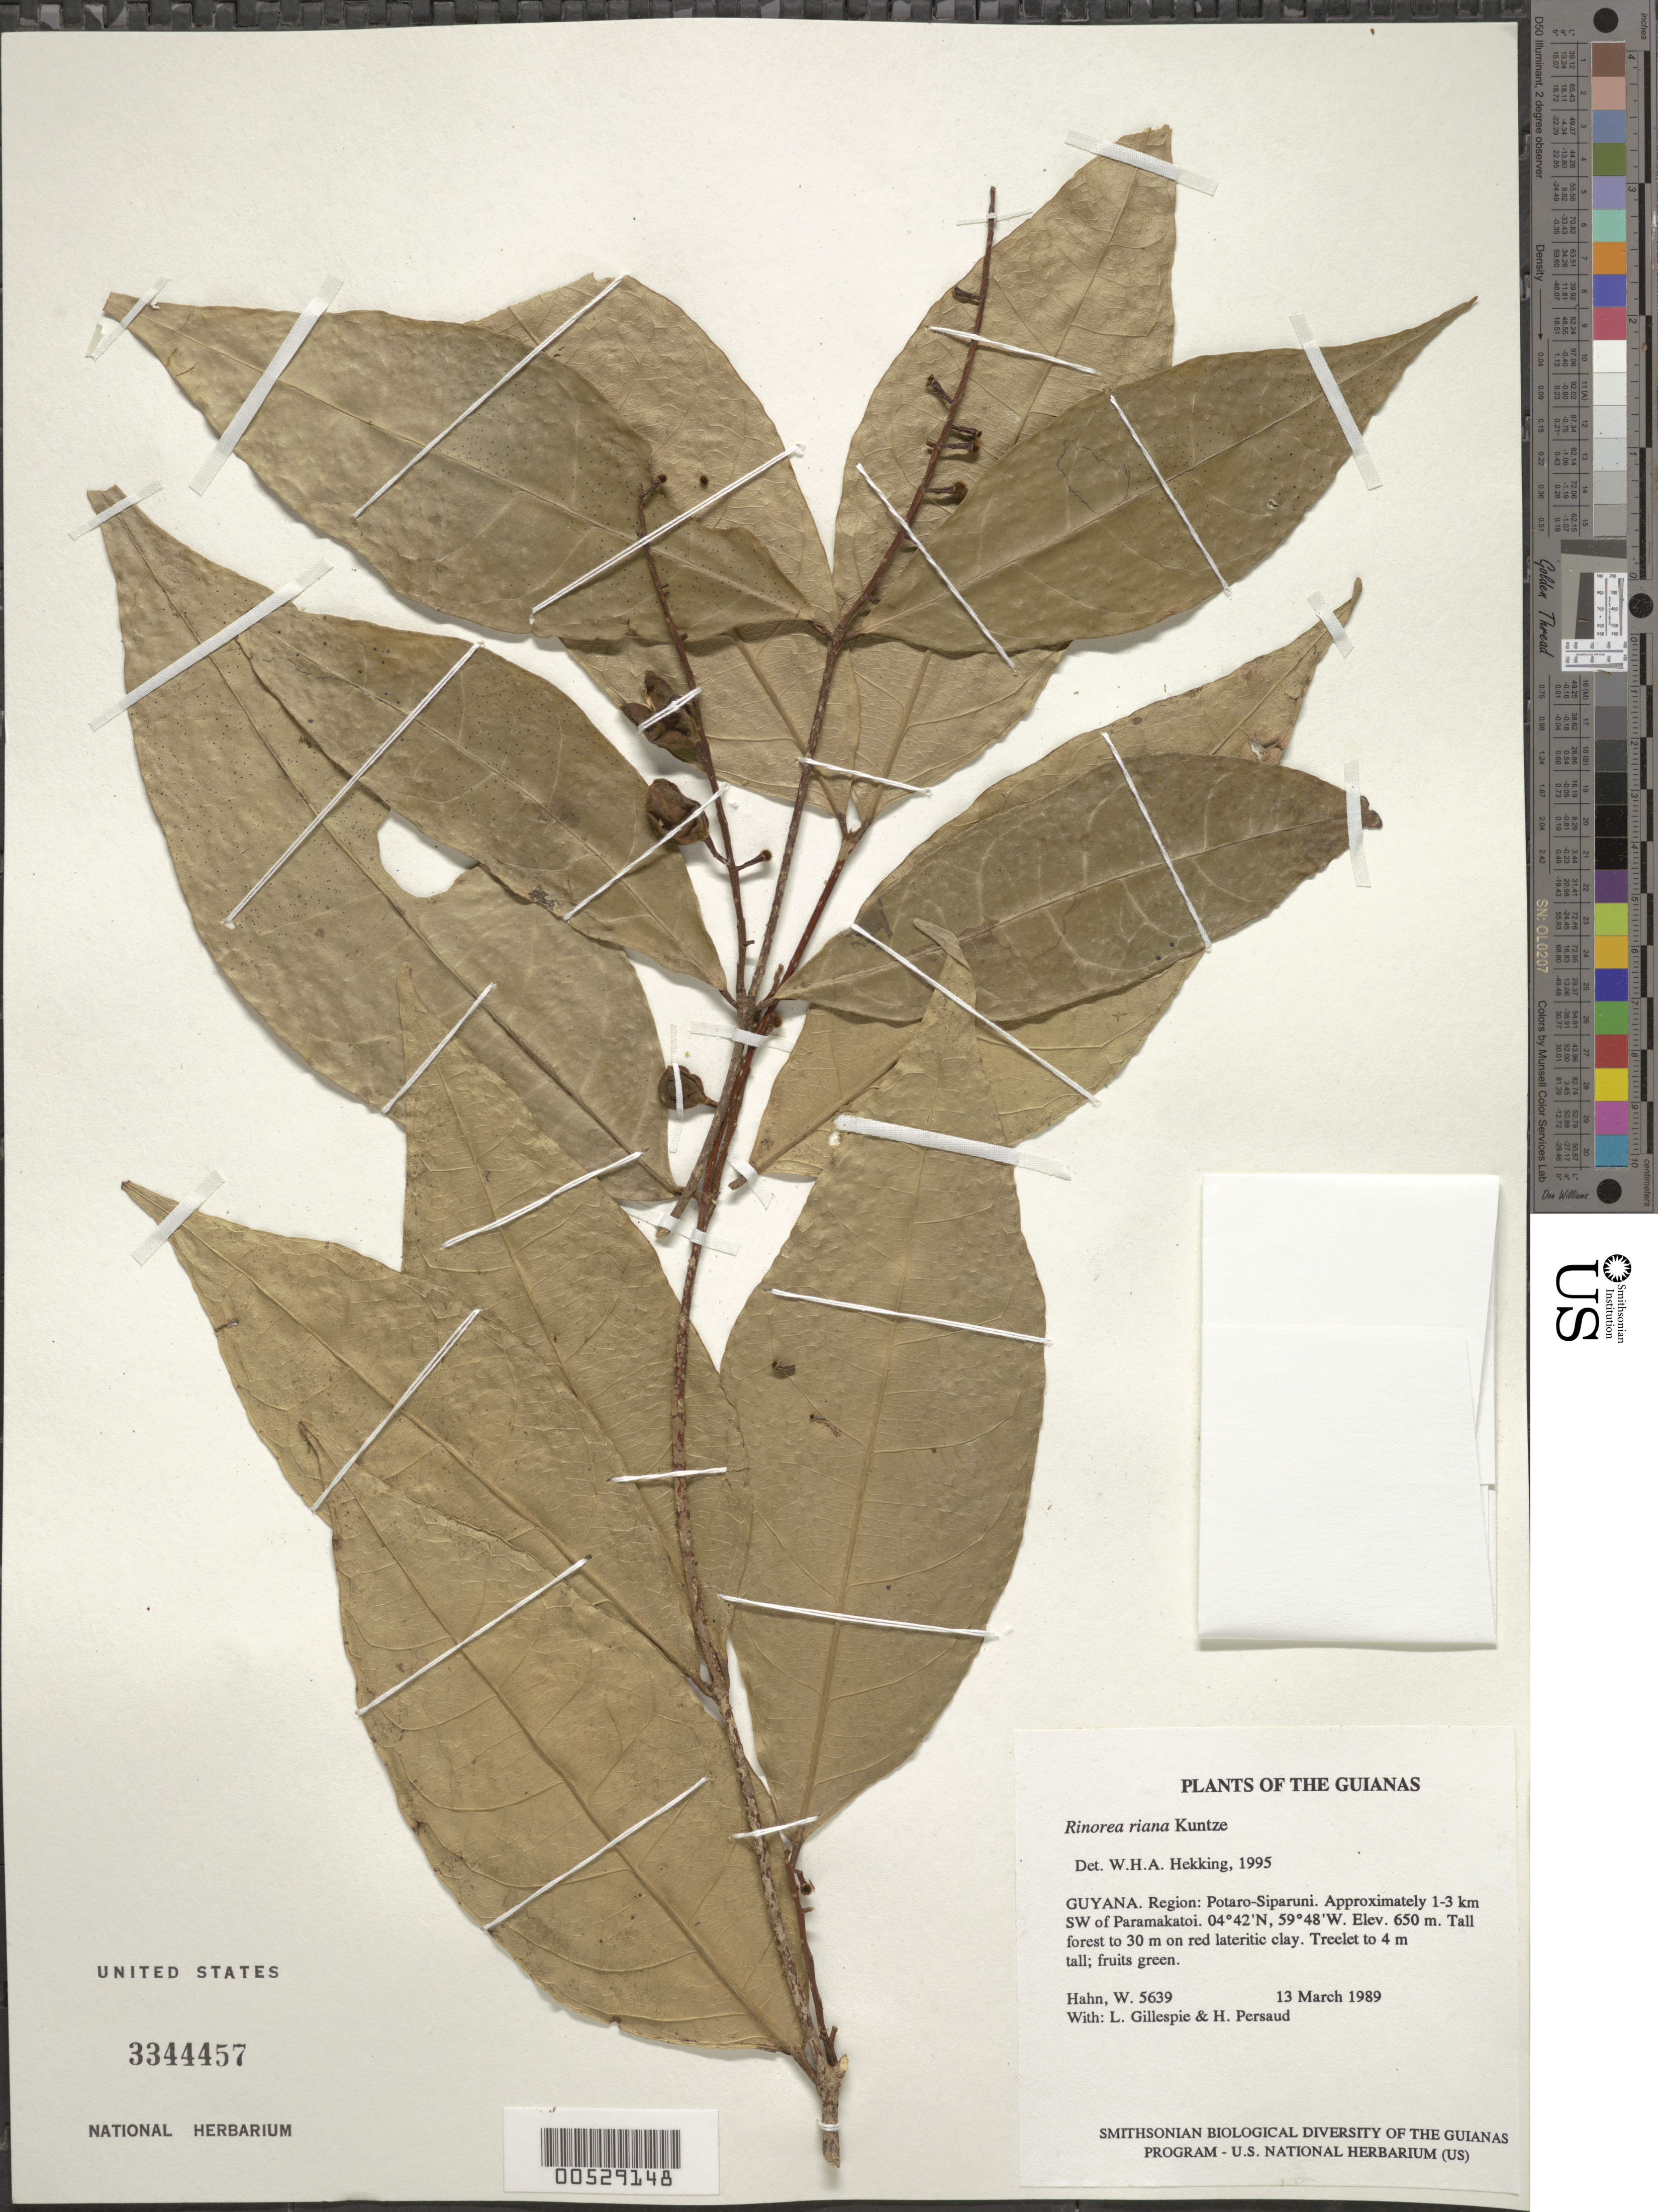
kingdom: Plantae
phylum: Tracheophyta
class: Magnoliopsida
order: Malpighiales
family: Violaceae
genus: Rinorea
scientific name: Rinorea riana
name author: Kuntze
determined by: Hekking, W. H. A.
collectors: W. Hahn, L. J. Gillespie & H. Persaud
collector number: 5639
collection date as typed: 13 March 1989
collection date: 1989-03-13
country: Guyana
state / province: Potaro-Siparuni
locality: Approximately 1-3 km SW of Paramakatoi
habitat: Tall forest to 30 m on red lateritic clay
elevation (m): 650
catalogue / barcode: US 3344457